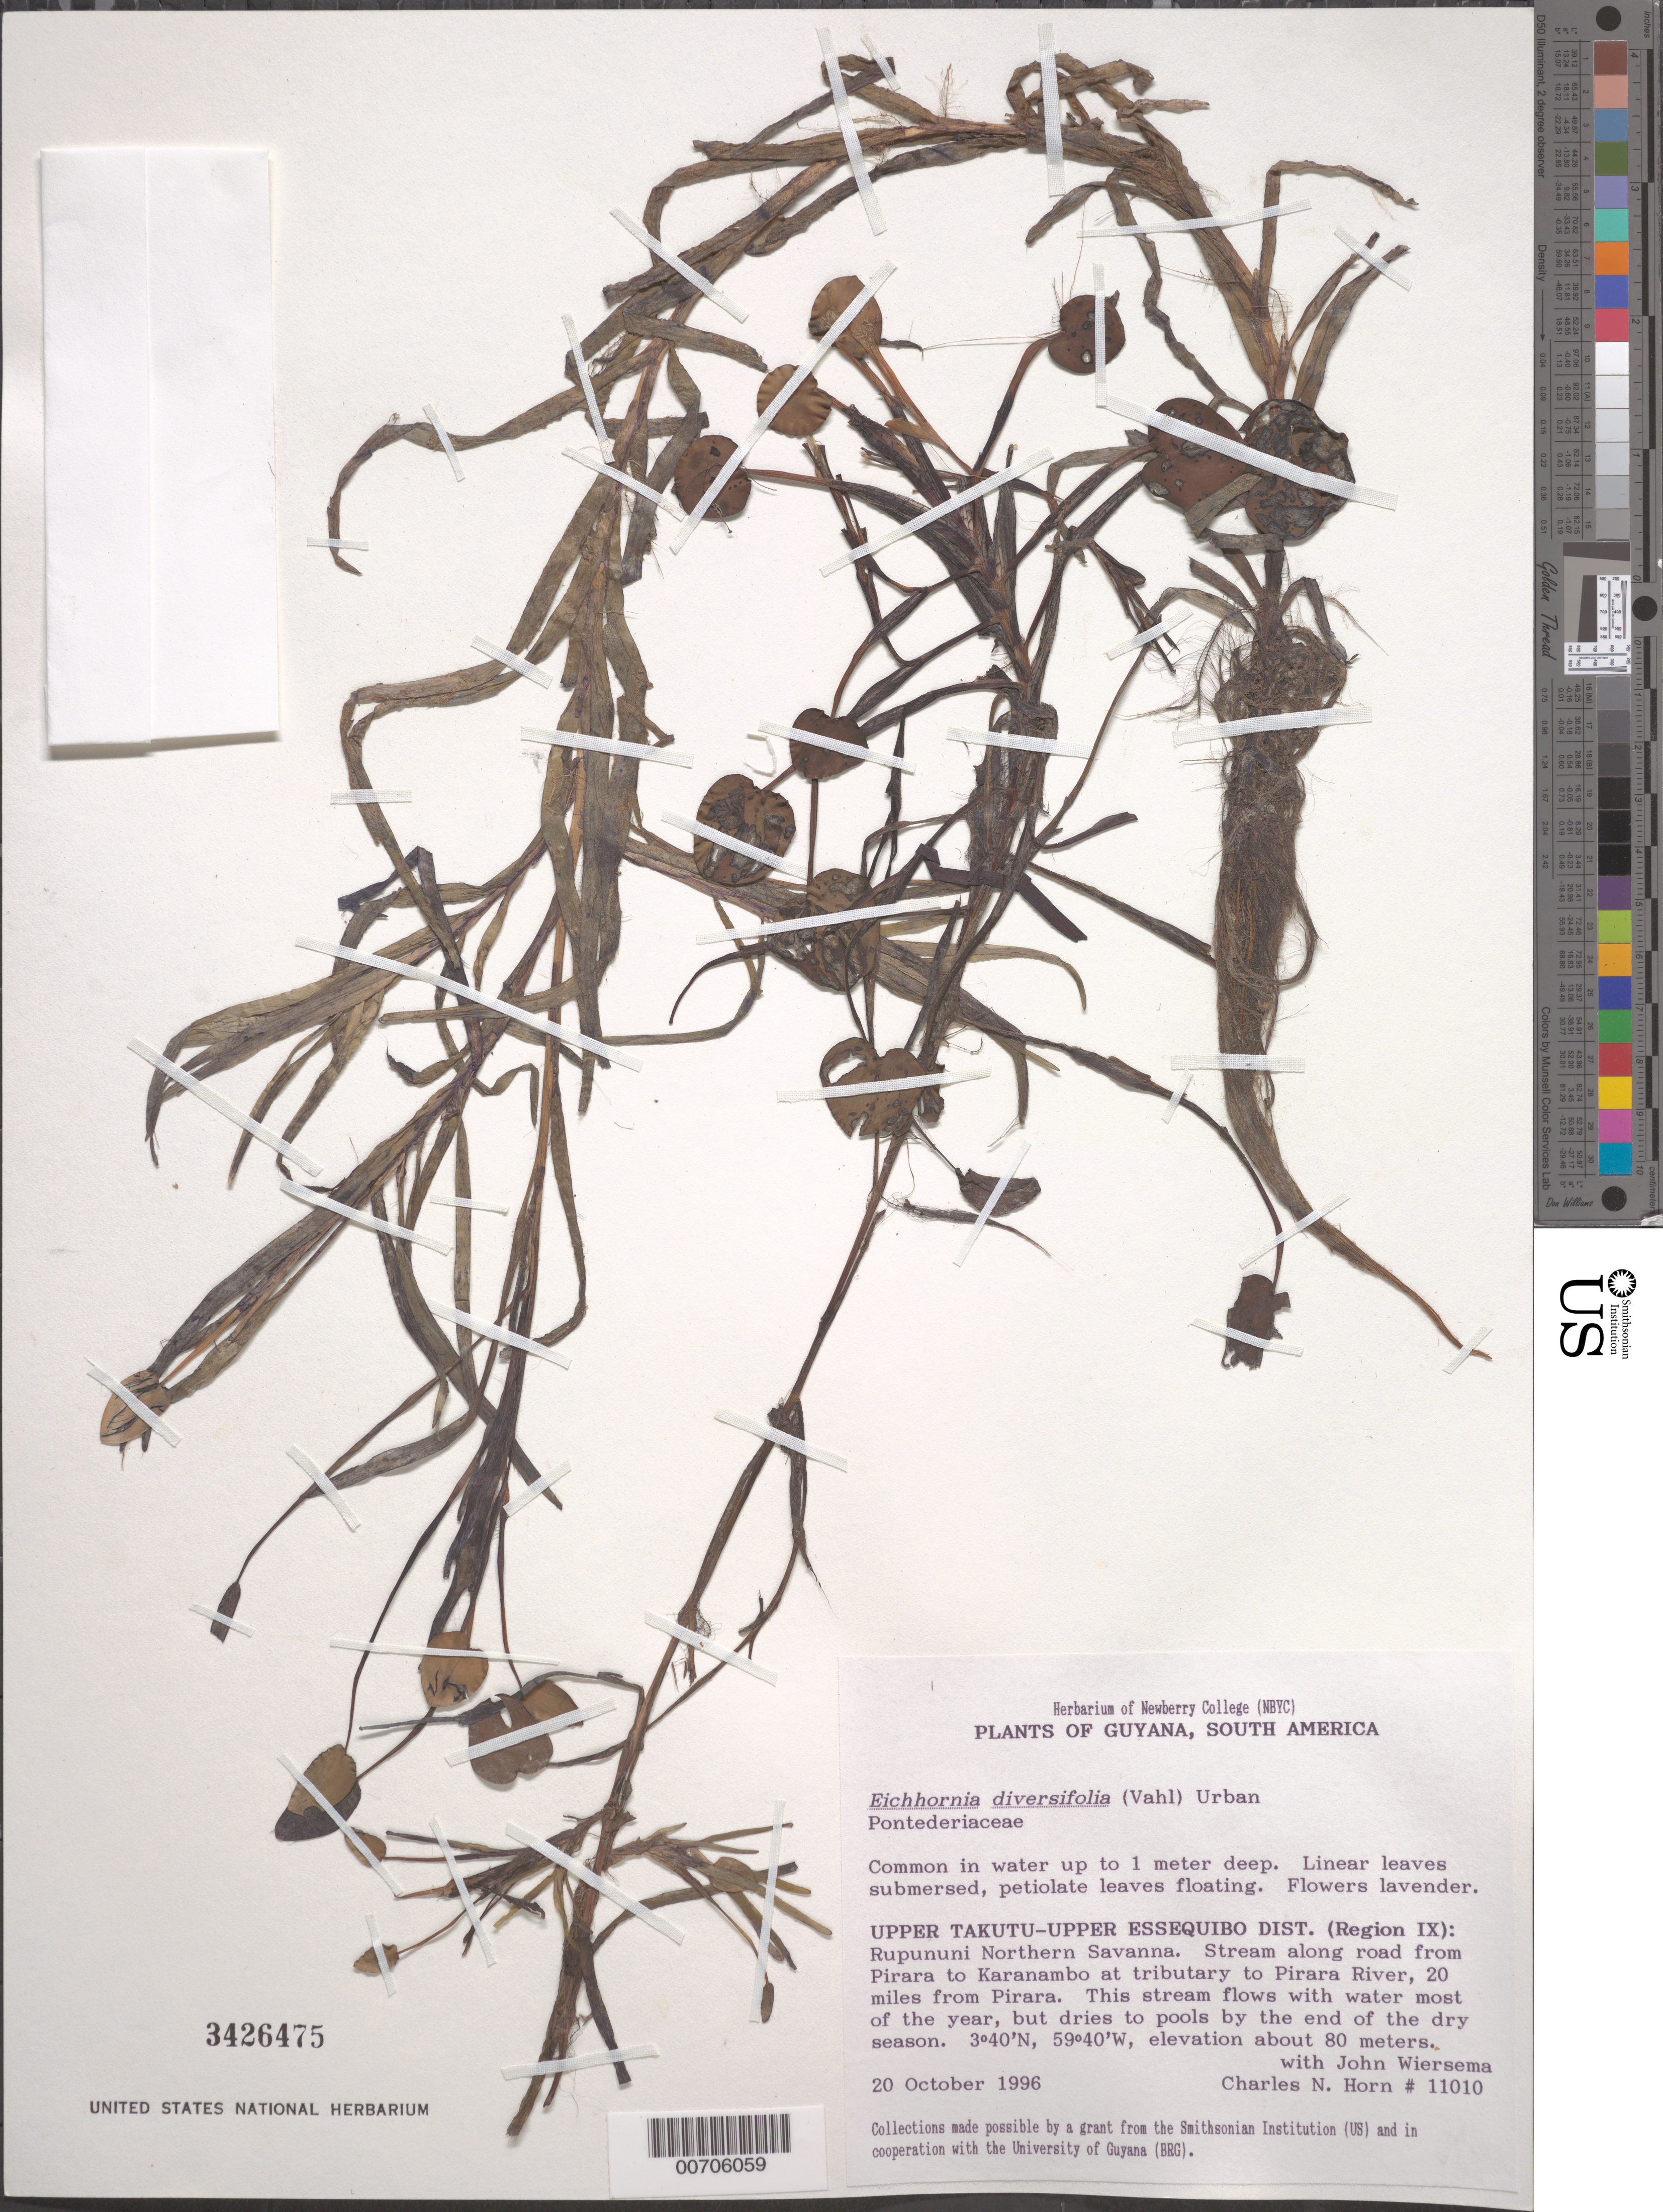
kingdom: Plantae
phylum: Tracheophyta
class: Liliopsida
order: Commelinales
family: Pontederiaceae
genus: Eichhornia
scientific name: Eichhornia diversifolia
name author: (Vahl) Urb.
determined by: Horn, Charles N.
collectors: C. N. Horn & J. H. Wiersema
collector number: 11010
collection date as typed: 20-Oct-96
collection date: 1996-10-20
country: Guyana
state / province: U. Takutu-U. Essequibo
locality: Rupununi Northern Savanna, road from Pirara to Karanambo, 20 mi. from Pirara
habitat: Tributary to the Pirara river, in water up to 1 m deep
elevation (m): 80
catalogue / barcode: US 3426475